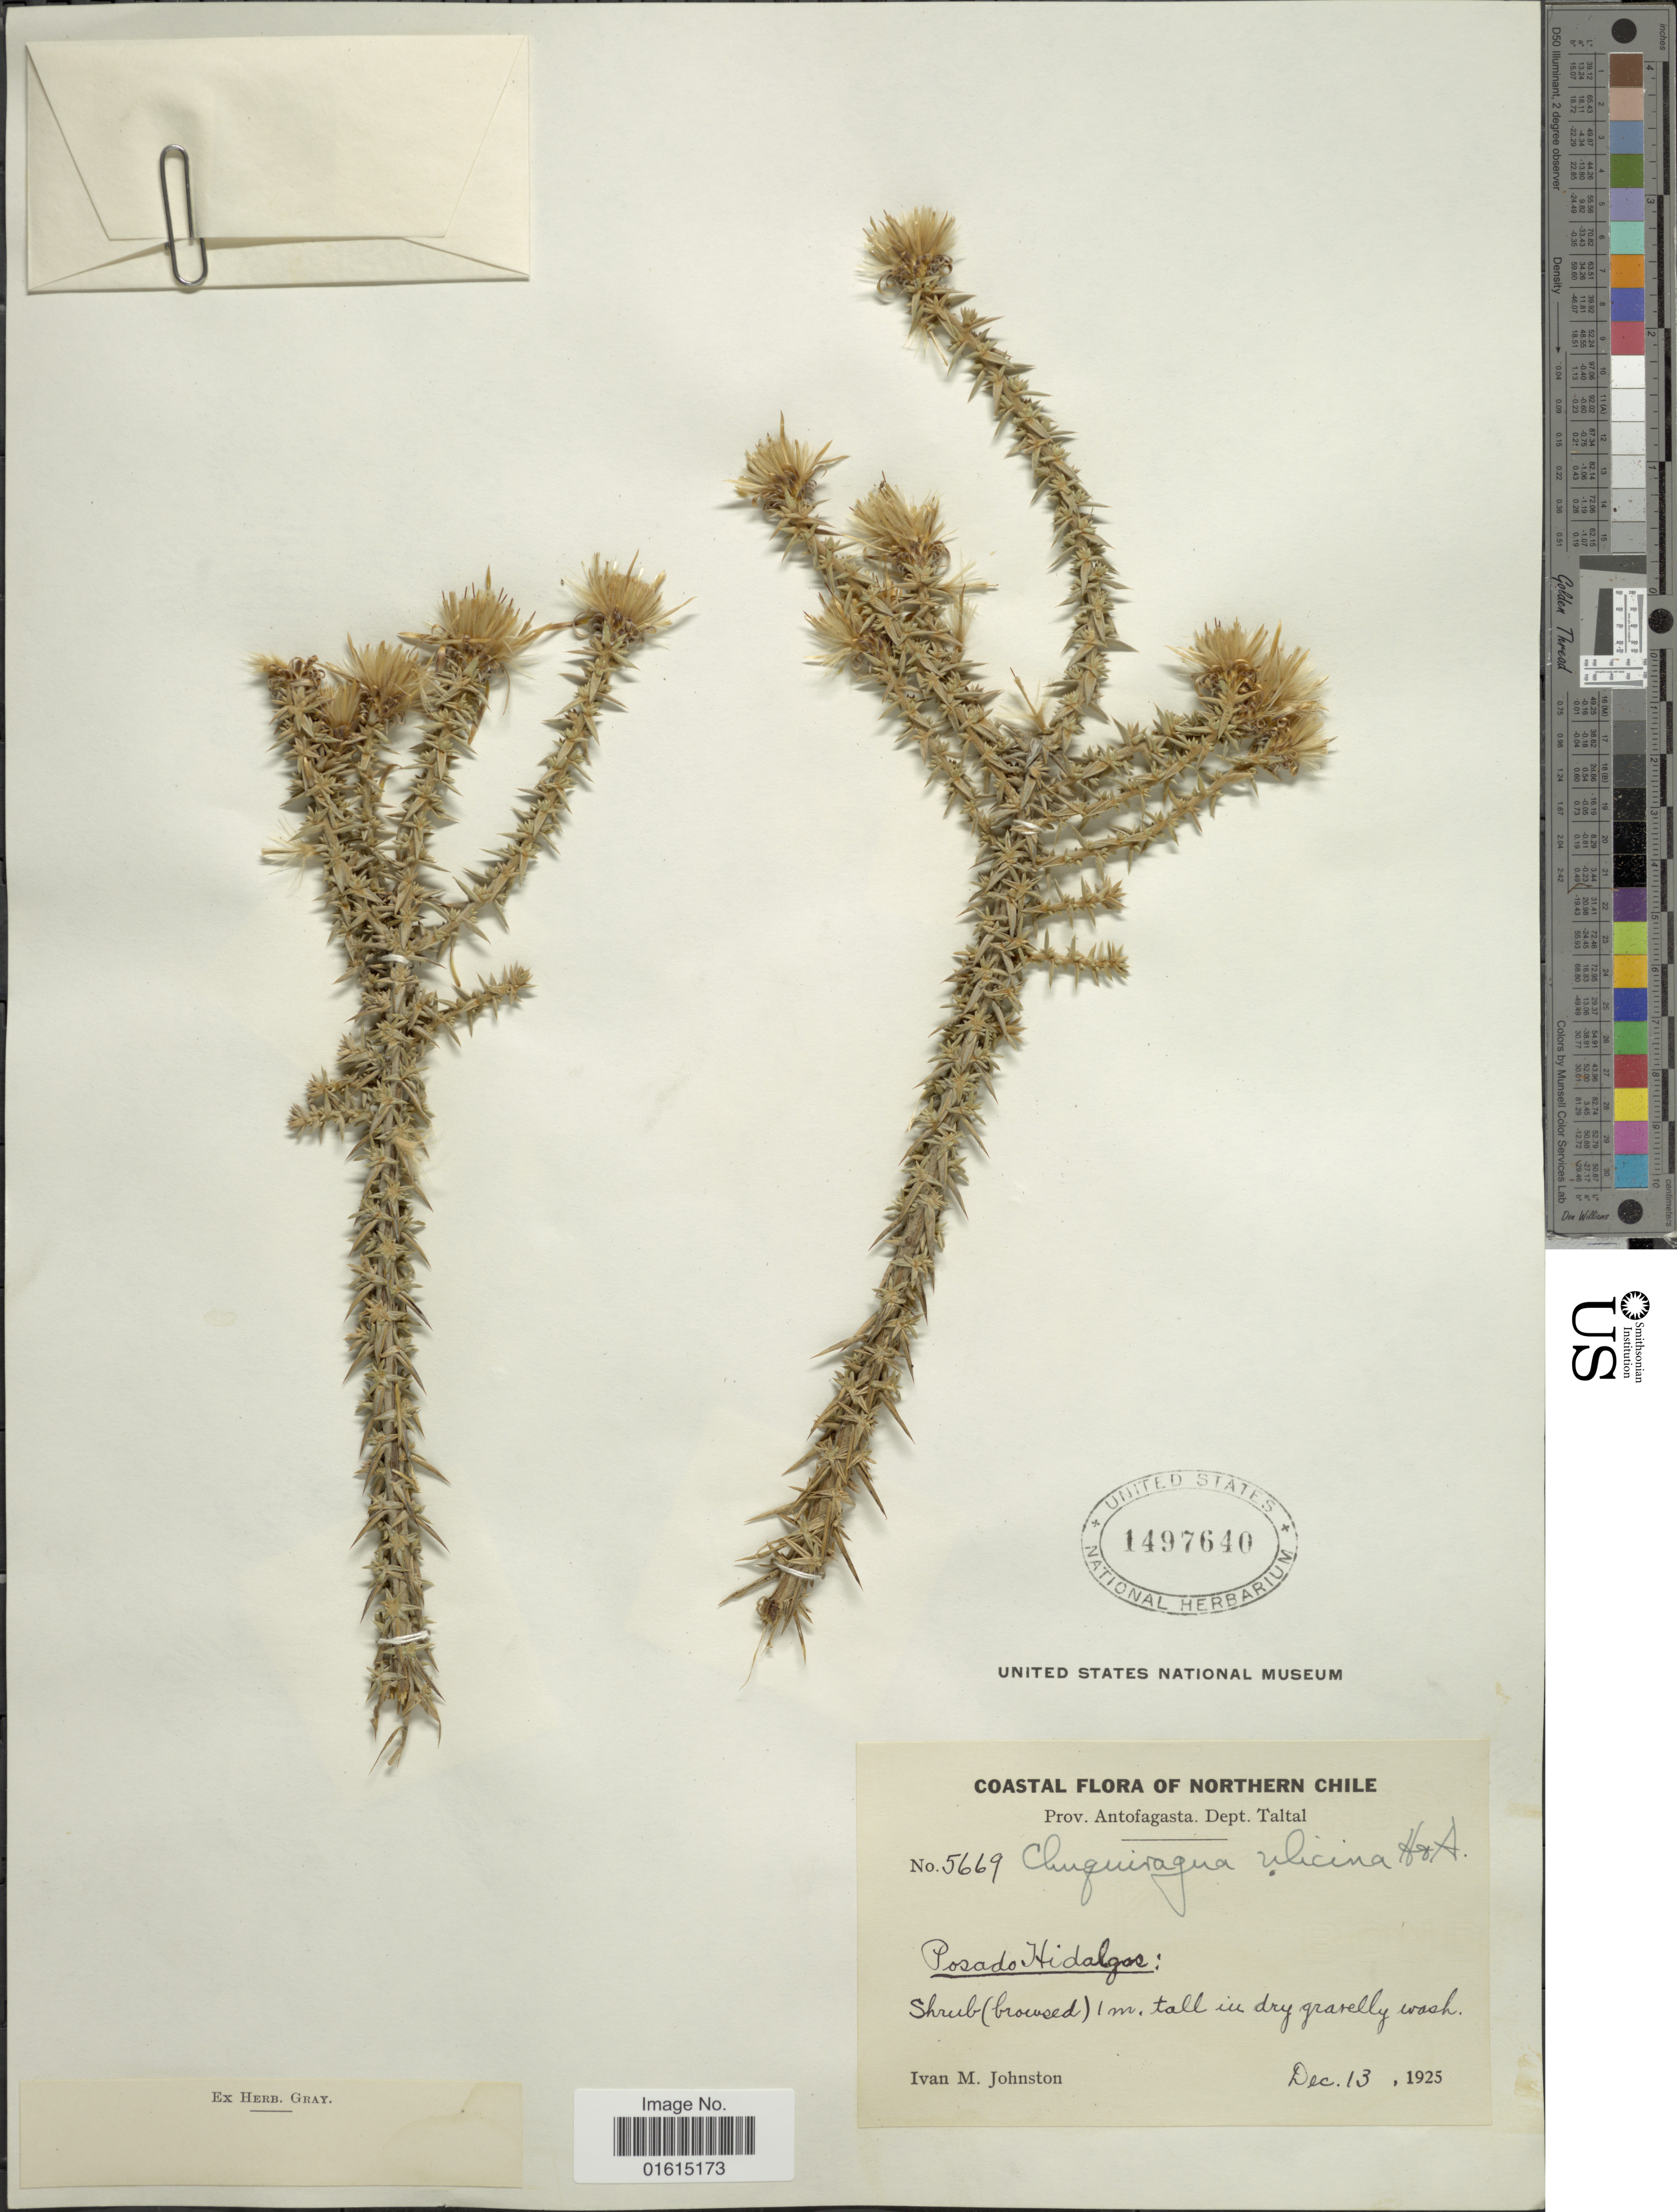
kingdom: Plantae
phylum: Tracheophyta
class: Magnoliopsida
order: Asterales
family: Asteraceae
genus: Chuquiraga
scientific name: Chuquiraga ulicina subsp. ulicina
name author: Hook.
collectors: I.M. Johnston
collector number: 5669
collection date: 1925-12-13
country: Chile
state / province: Antofagasta (II)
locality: Northern Chile, Prov. Antofagasta, Dept. Taltal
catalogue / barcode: US 1497640